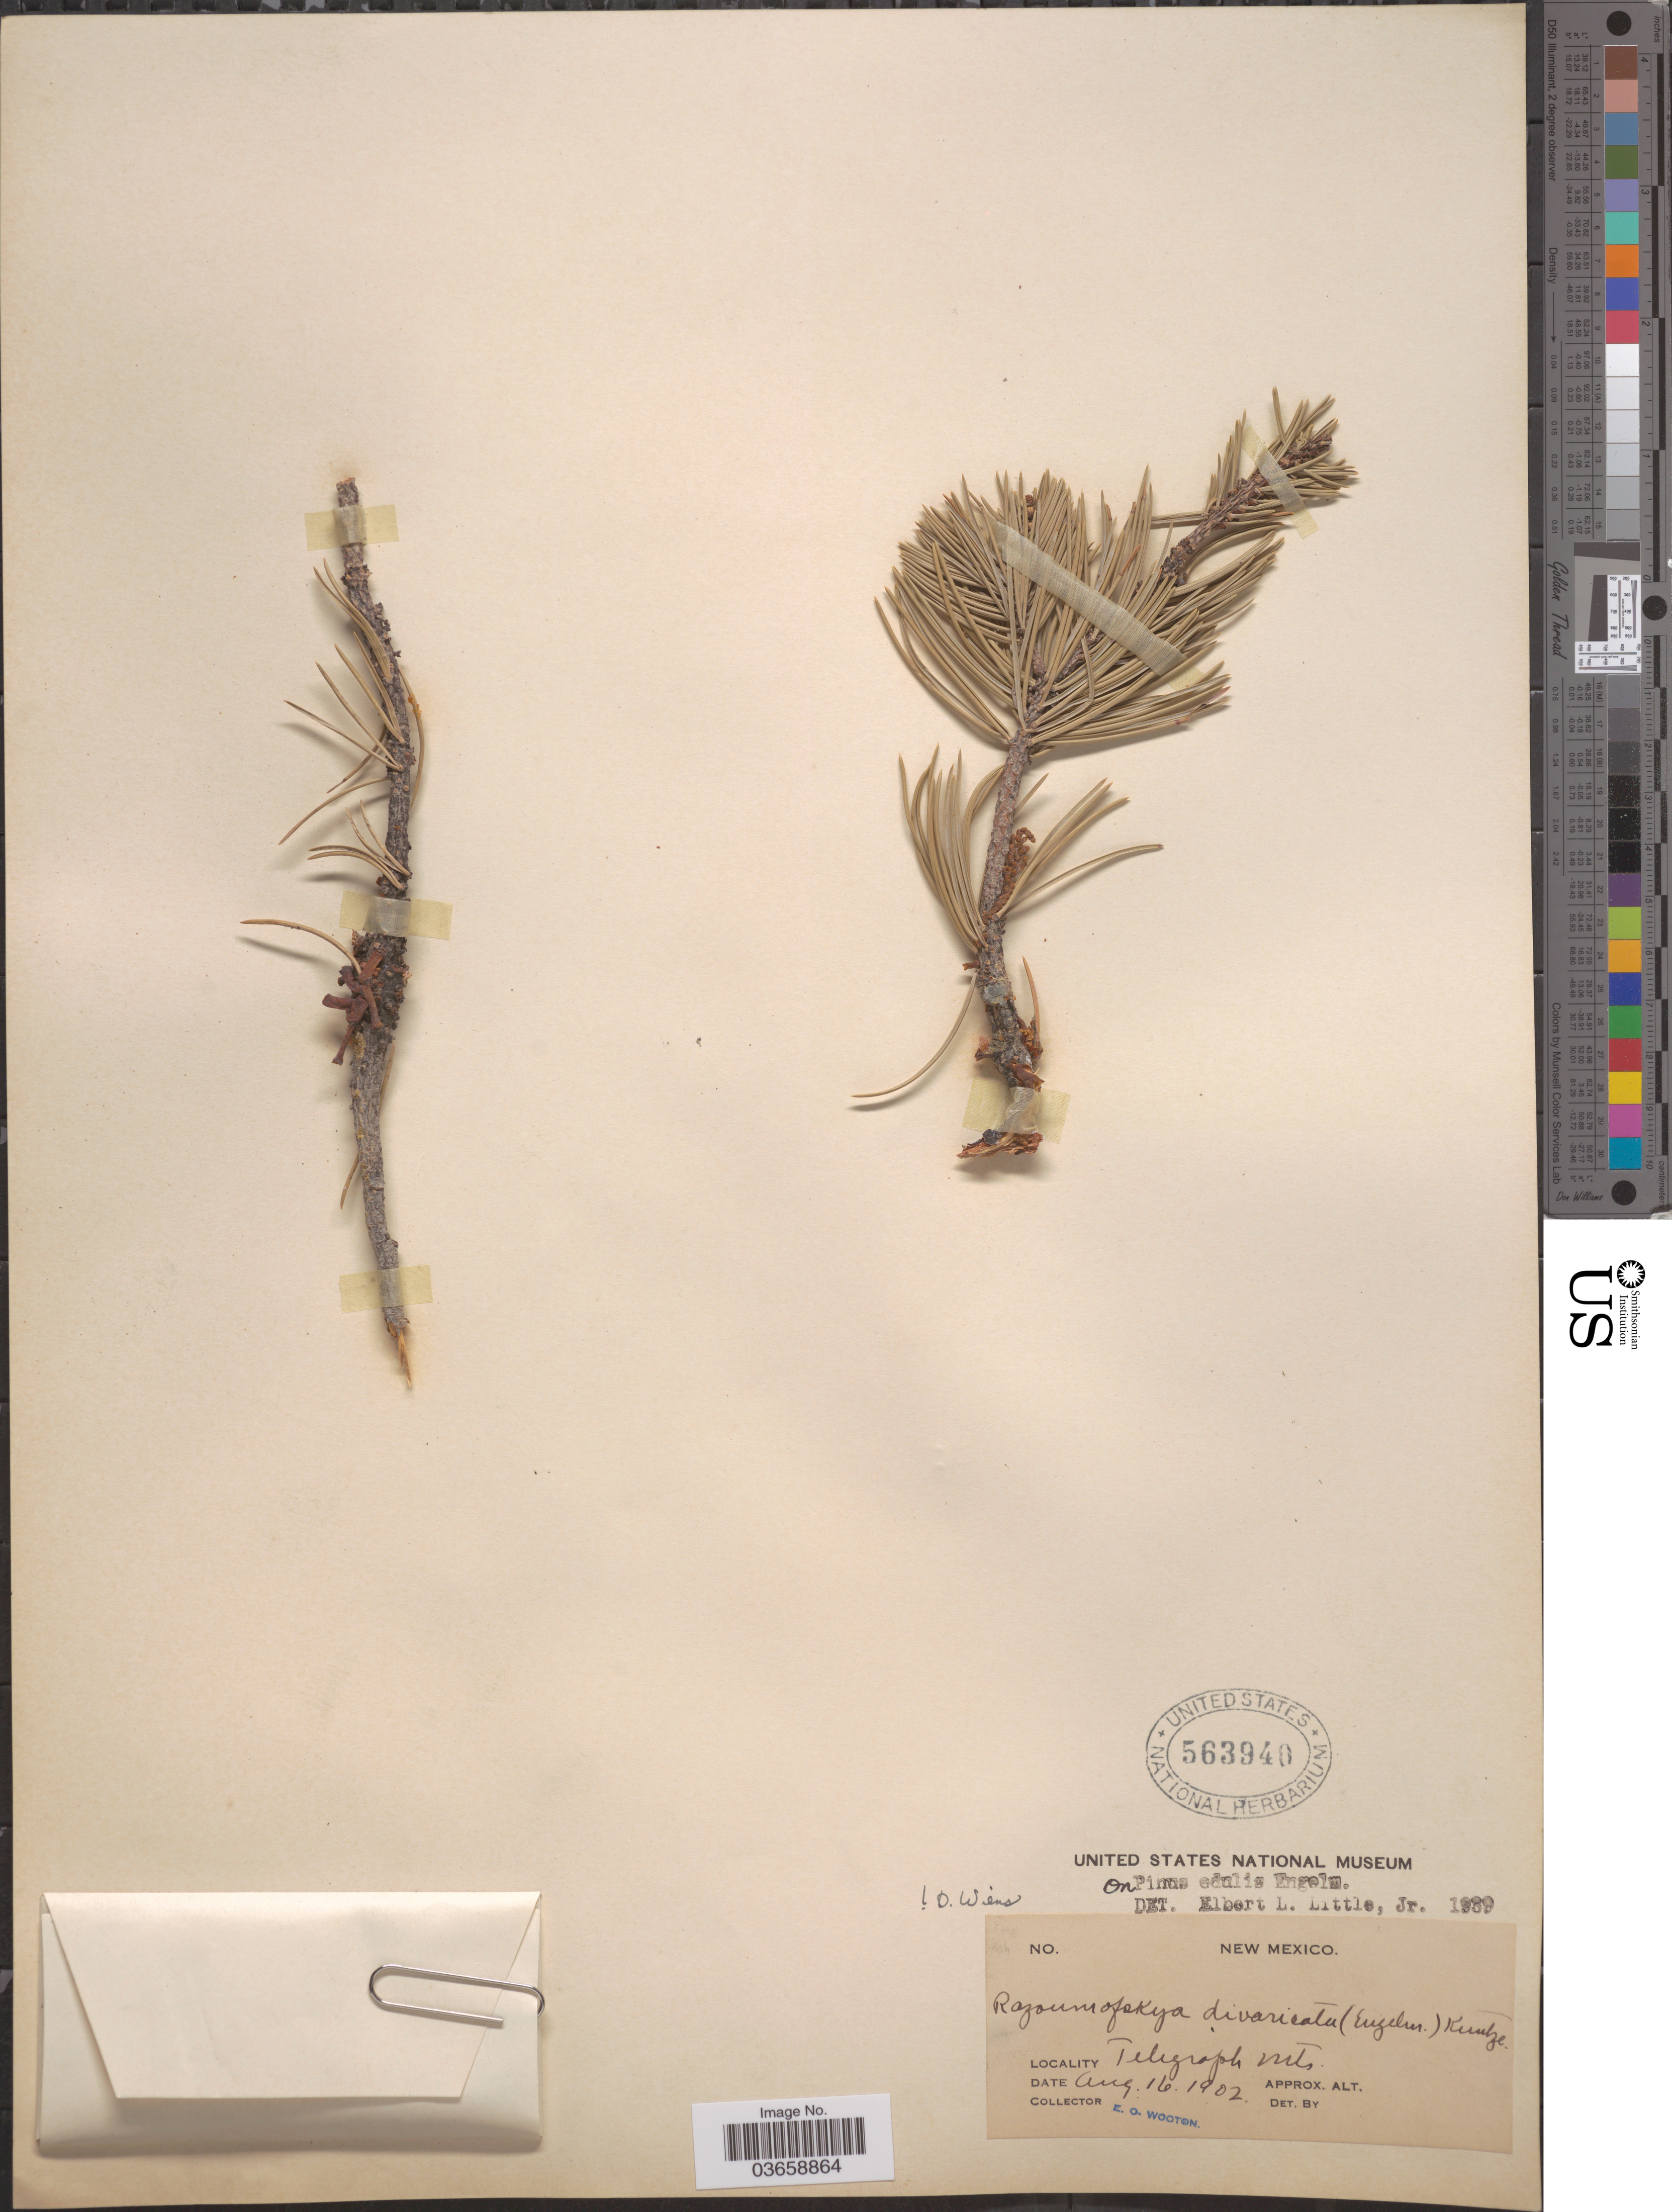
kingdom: Plantae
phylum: Tracheophyta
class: Magnoliopsida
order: Santalales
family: Viscaceae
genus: Arceuthobium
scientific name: Arceuthobium campylopodum f. divaricatum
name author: (Engelm.) L.S. Gill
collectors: E. O. Wooton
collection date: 1902-08-16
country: United States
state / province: New Mexico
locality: Telegraph Mts.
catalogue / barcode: US 563940